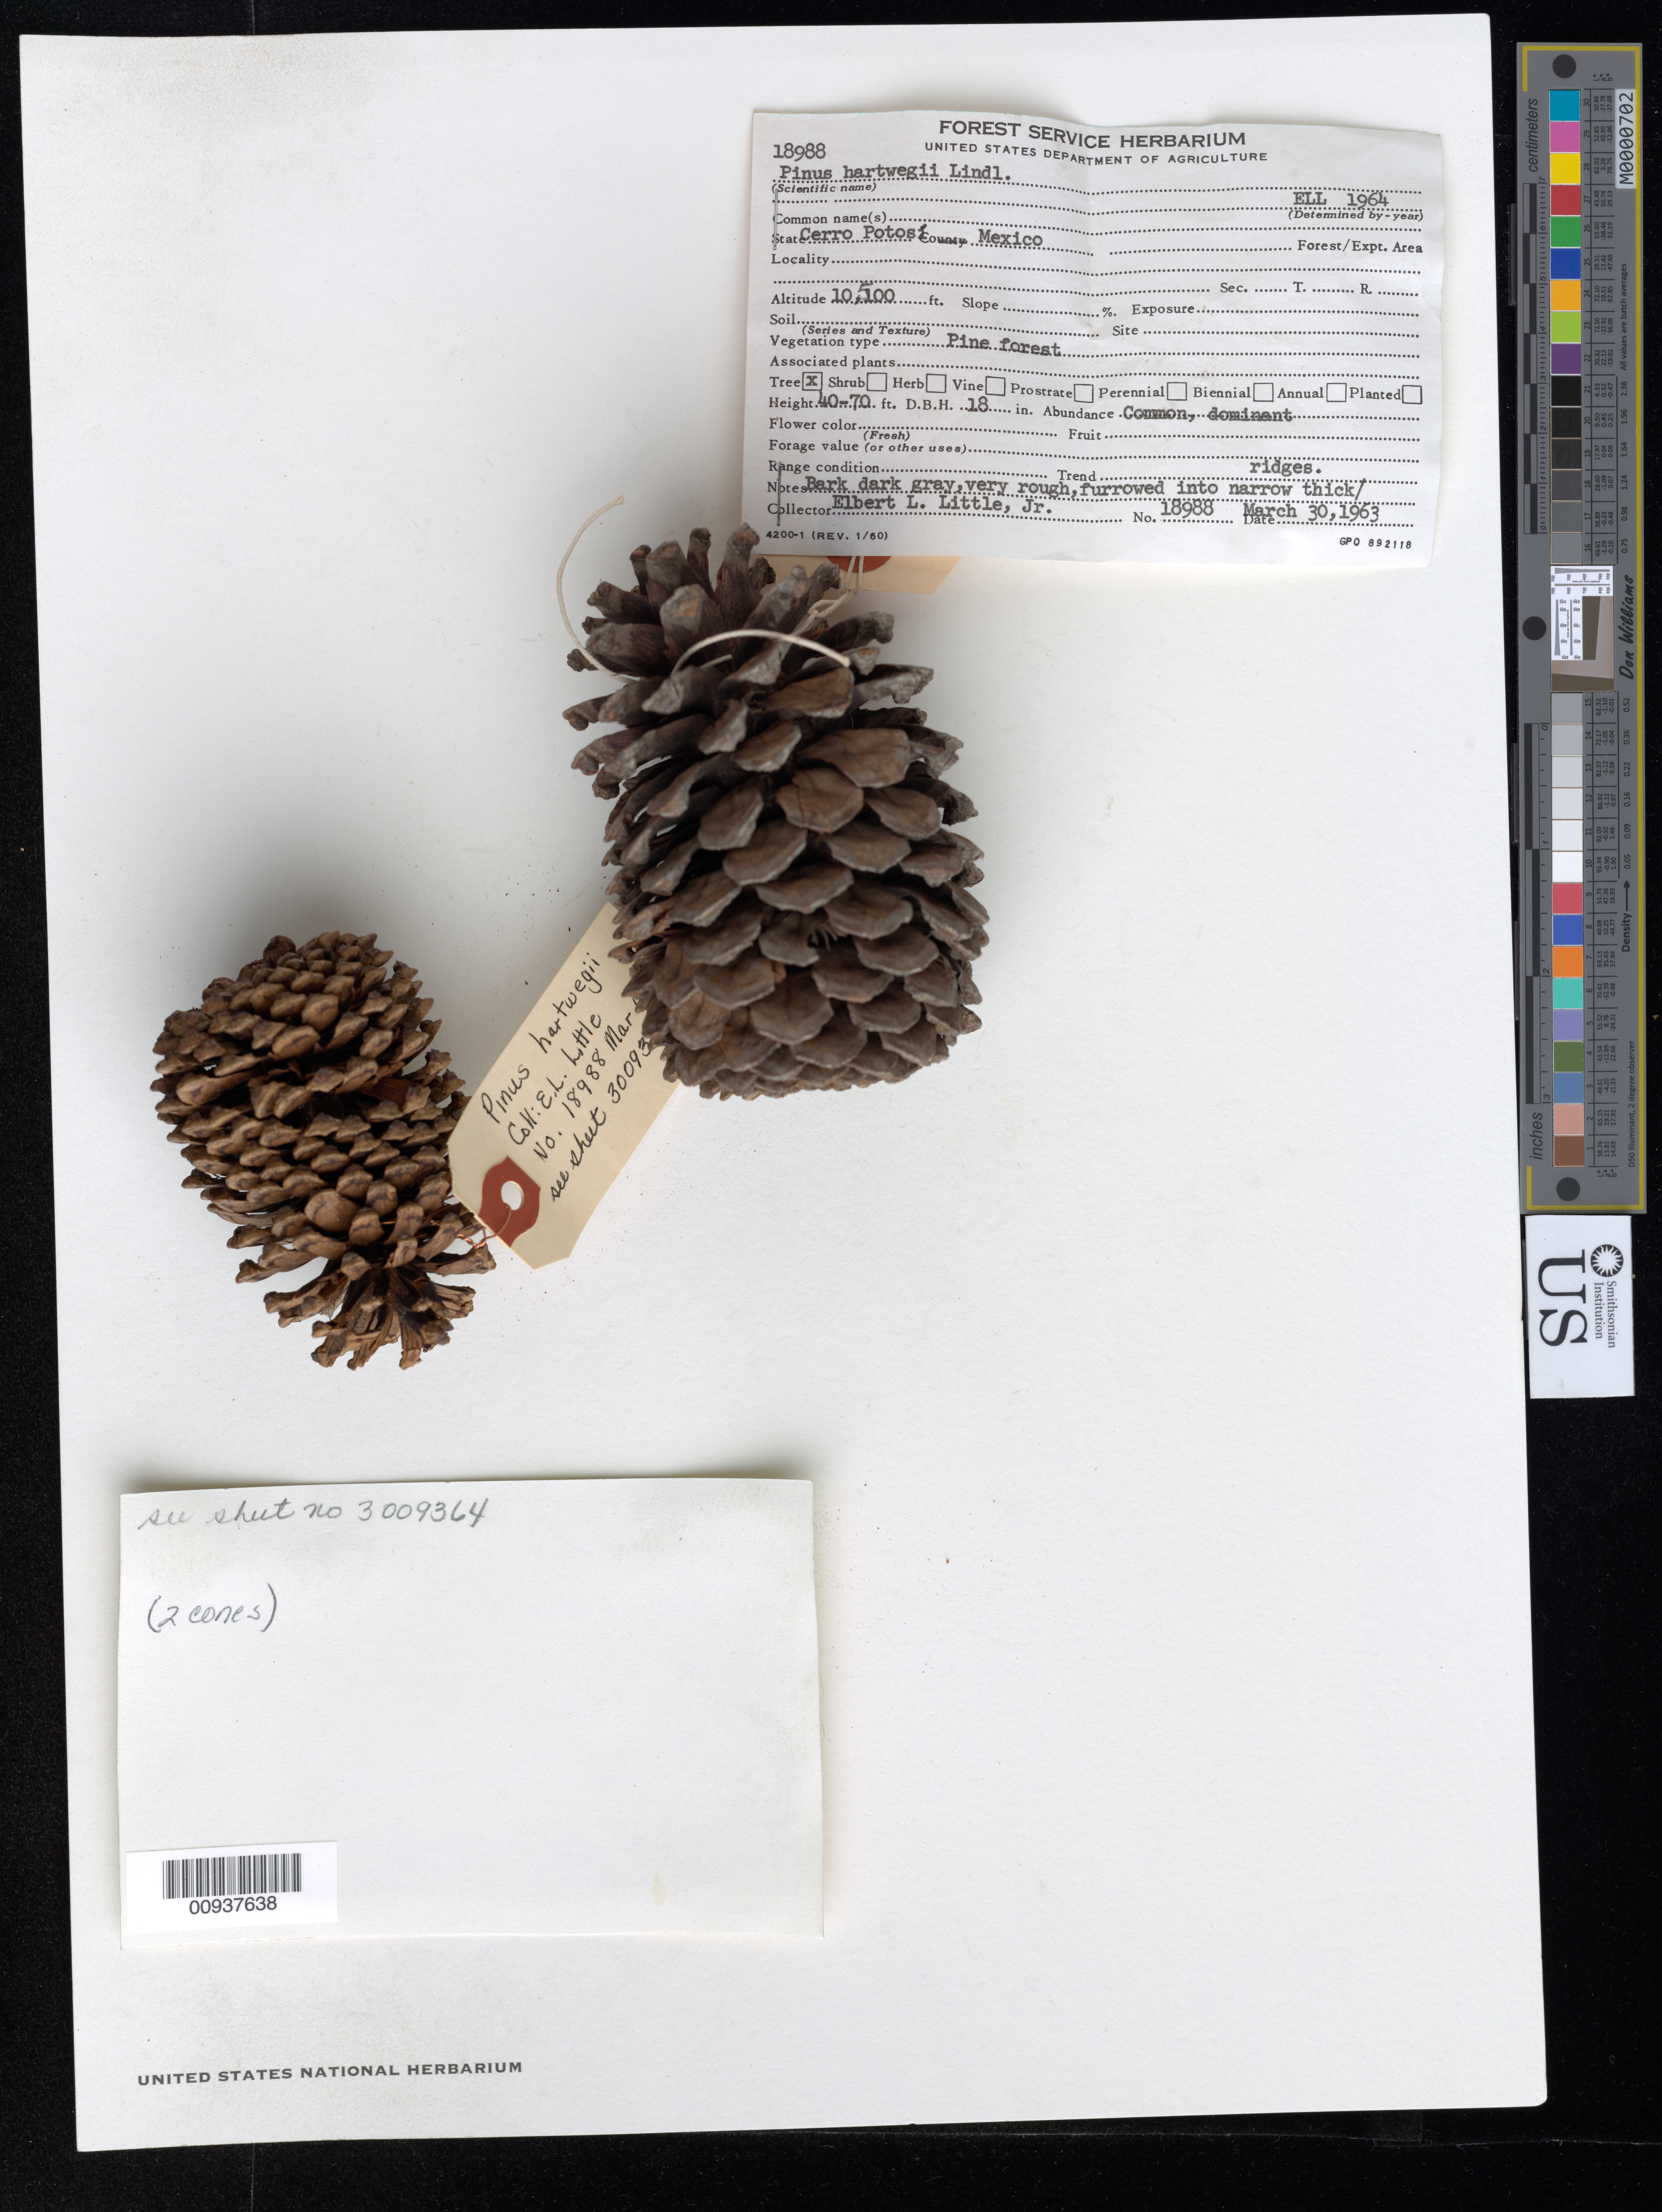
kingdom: Plantae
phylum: Tracheophyta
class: Pinopsida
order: Pinales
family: Pinaceae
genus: Pinus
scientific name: Pinus hartwegii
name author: Lindl.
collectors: E. L. Little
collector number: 18988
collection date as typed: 30 Mar 1963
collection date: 1963-03-30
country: Mexico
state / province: Nuevo León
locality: Cerro Potosí km. 20.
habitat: Pine forest.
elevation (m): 3200